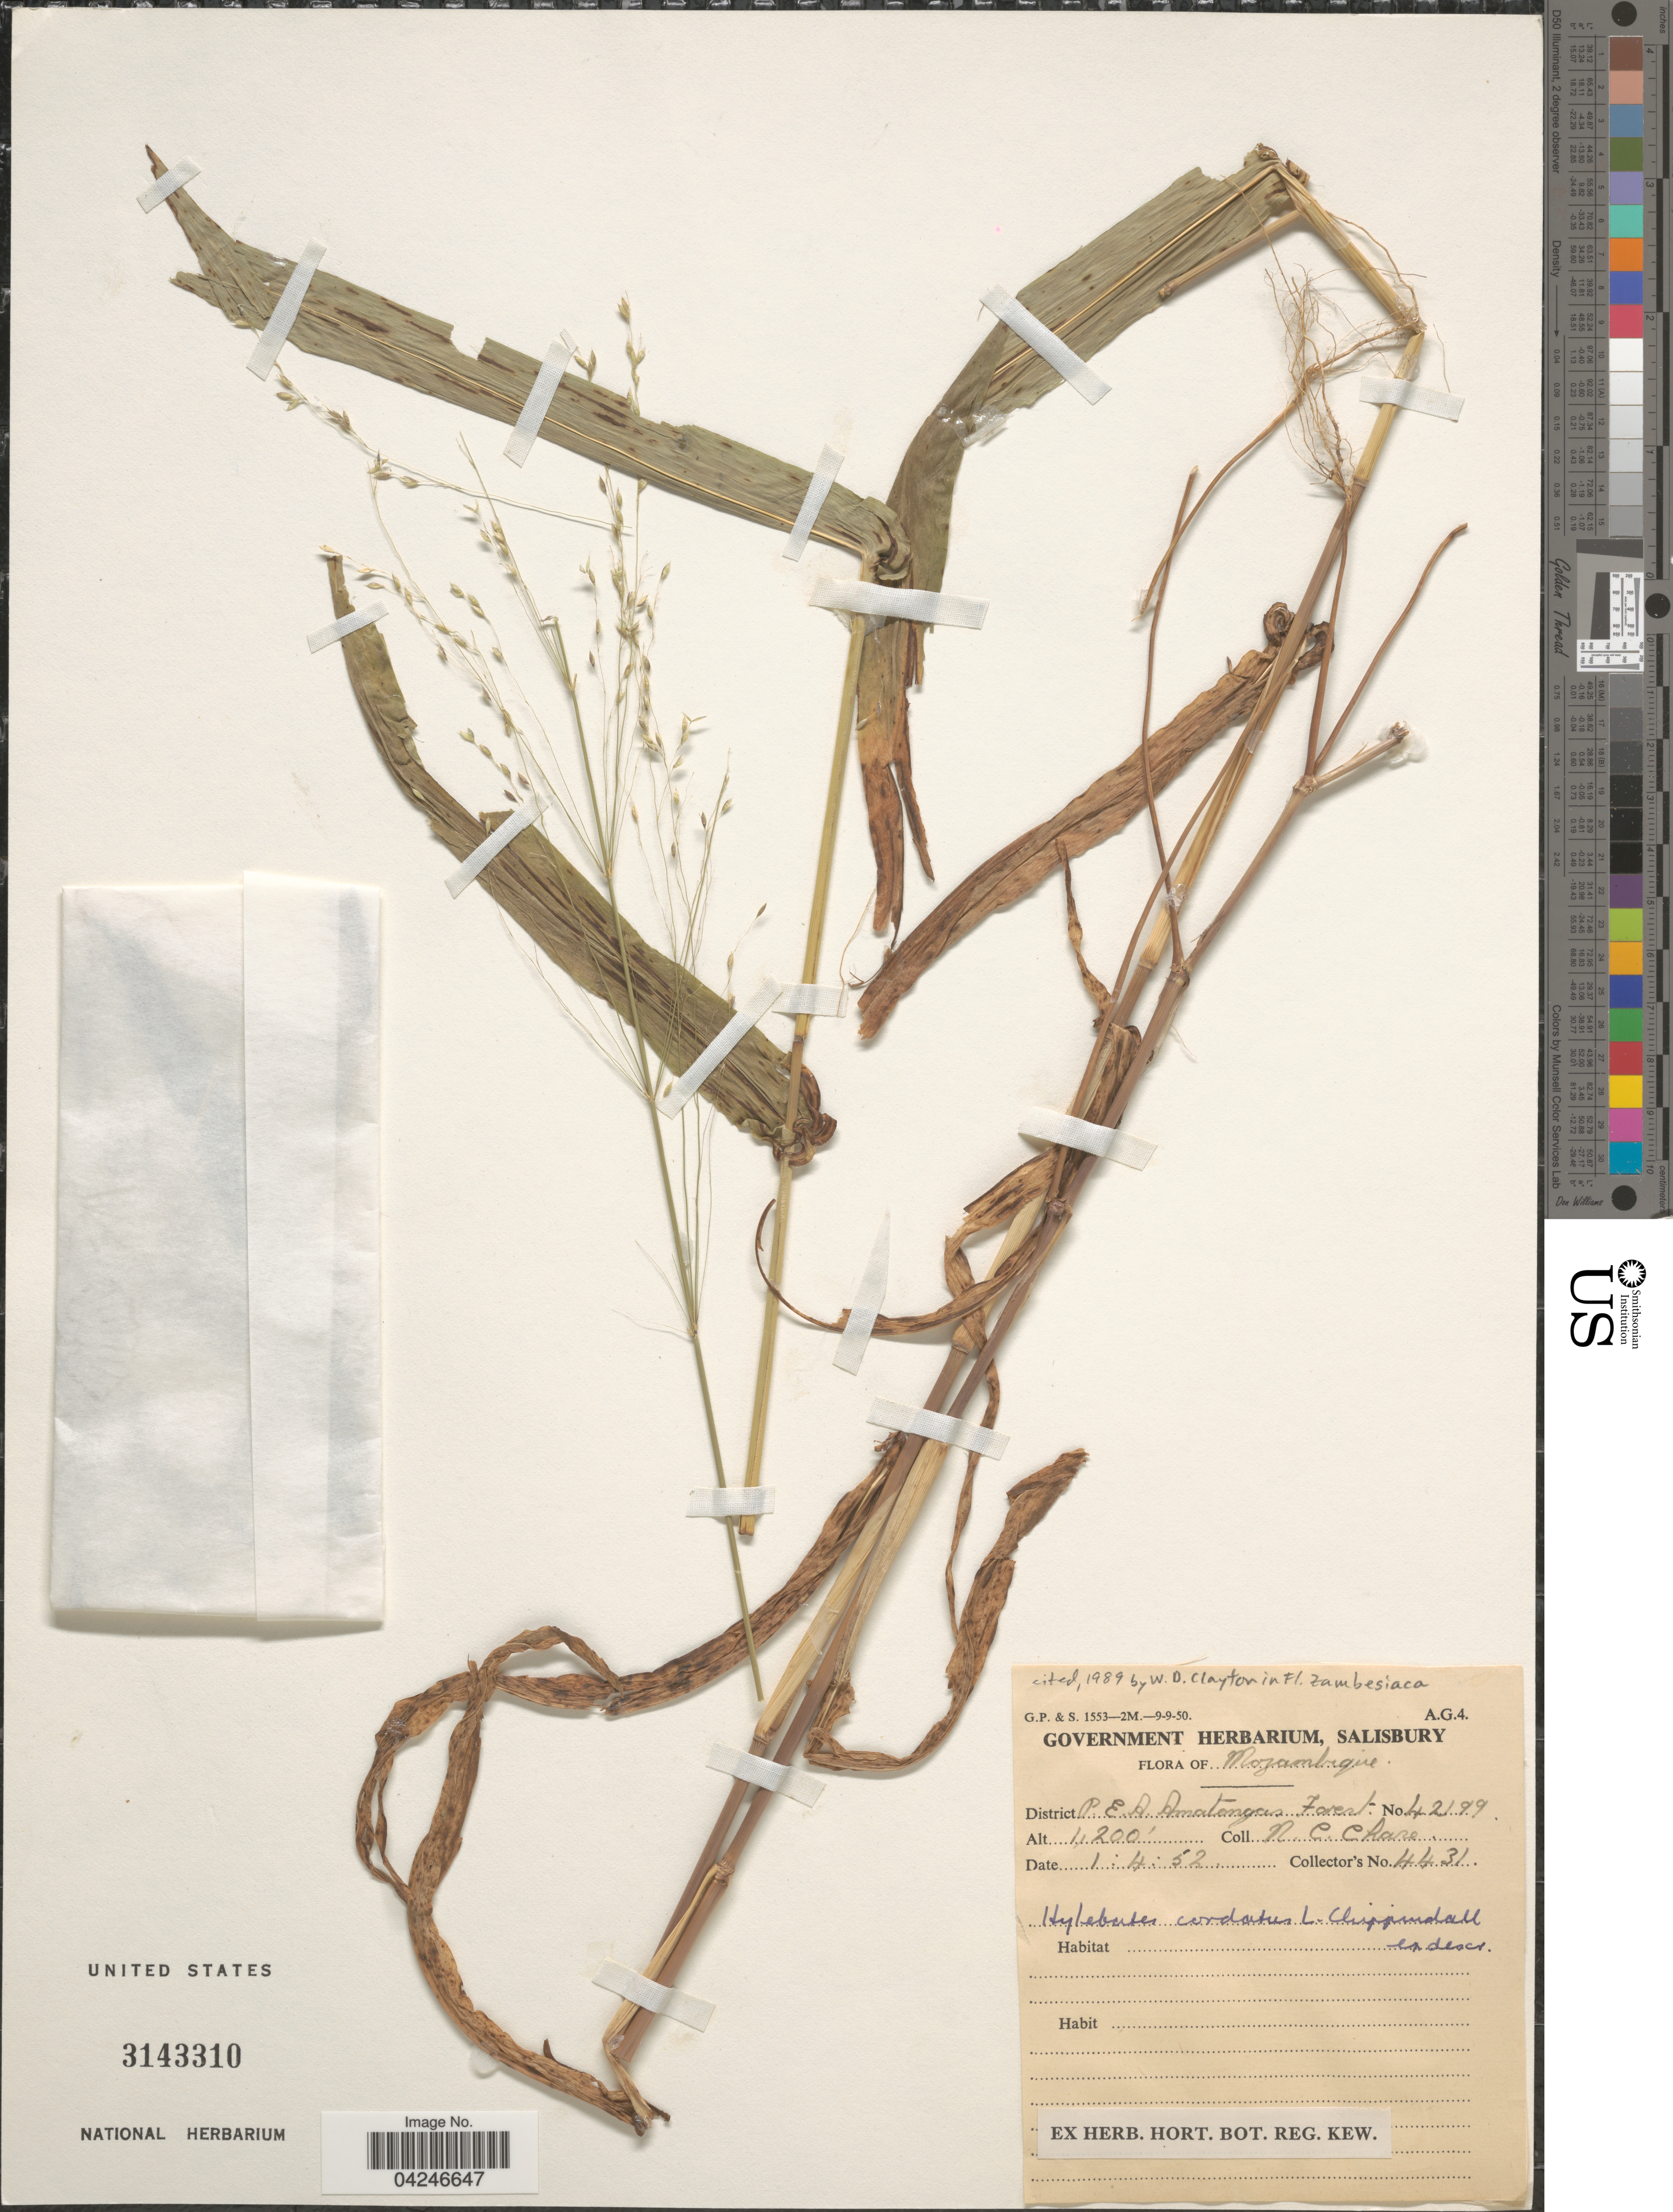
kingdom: Plantae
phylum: Tracheophyta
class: Liliopsida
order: Poales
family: Poaceae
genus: Hylebates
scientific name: Hylebates cordatus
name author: Chippindall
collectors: N. C. Chase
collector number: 4431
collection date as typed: Transcribed d/m/y: 1/4/52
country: Mozambique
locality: District P.E.A. Amatongas Forest.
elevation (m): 366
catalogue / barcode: US 3143310